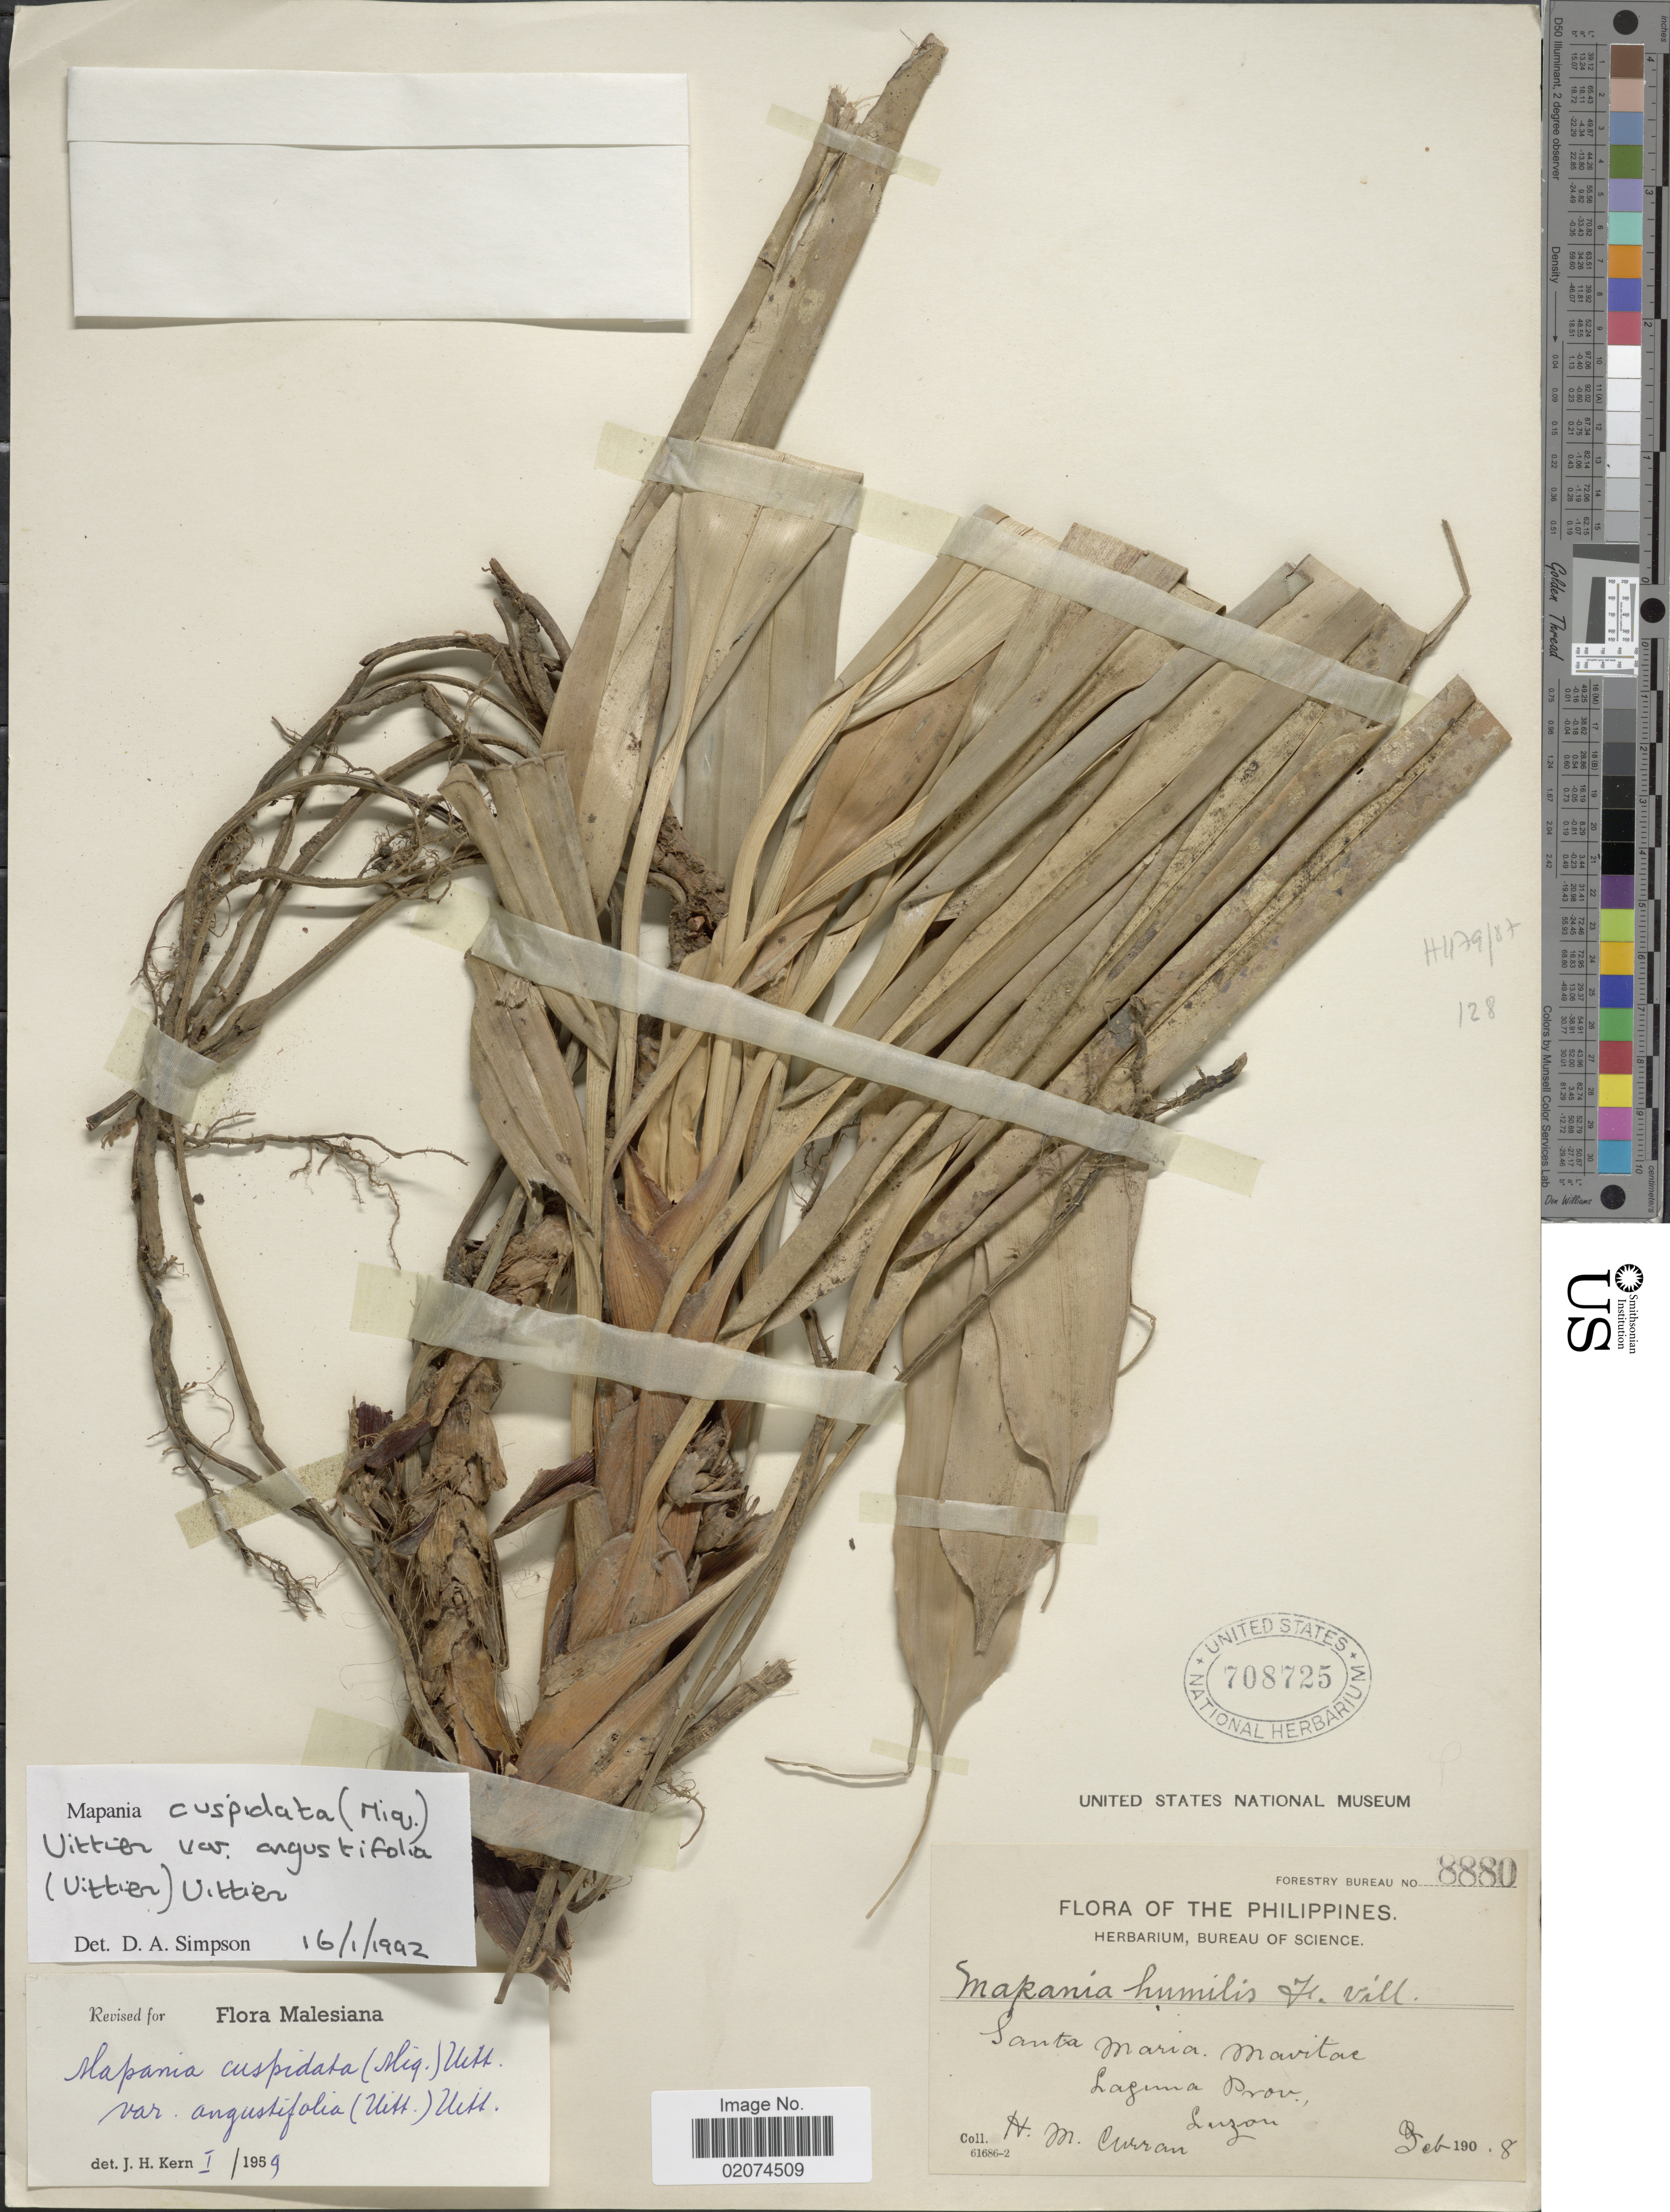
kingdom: Plantae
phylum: Tracheophyta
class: Liliopsida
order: Poales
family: Cyperaceae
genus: Mapania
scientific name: Mapania cuspidata var. angustifolia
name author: (Uittien) Uittien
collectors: H. M. Curran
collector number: Forestry Bureau8880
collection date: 1908-02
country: Philippines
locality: Santa Maria Mavitae. Laguna Prov., Luzon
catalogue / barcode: US 708725